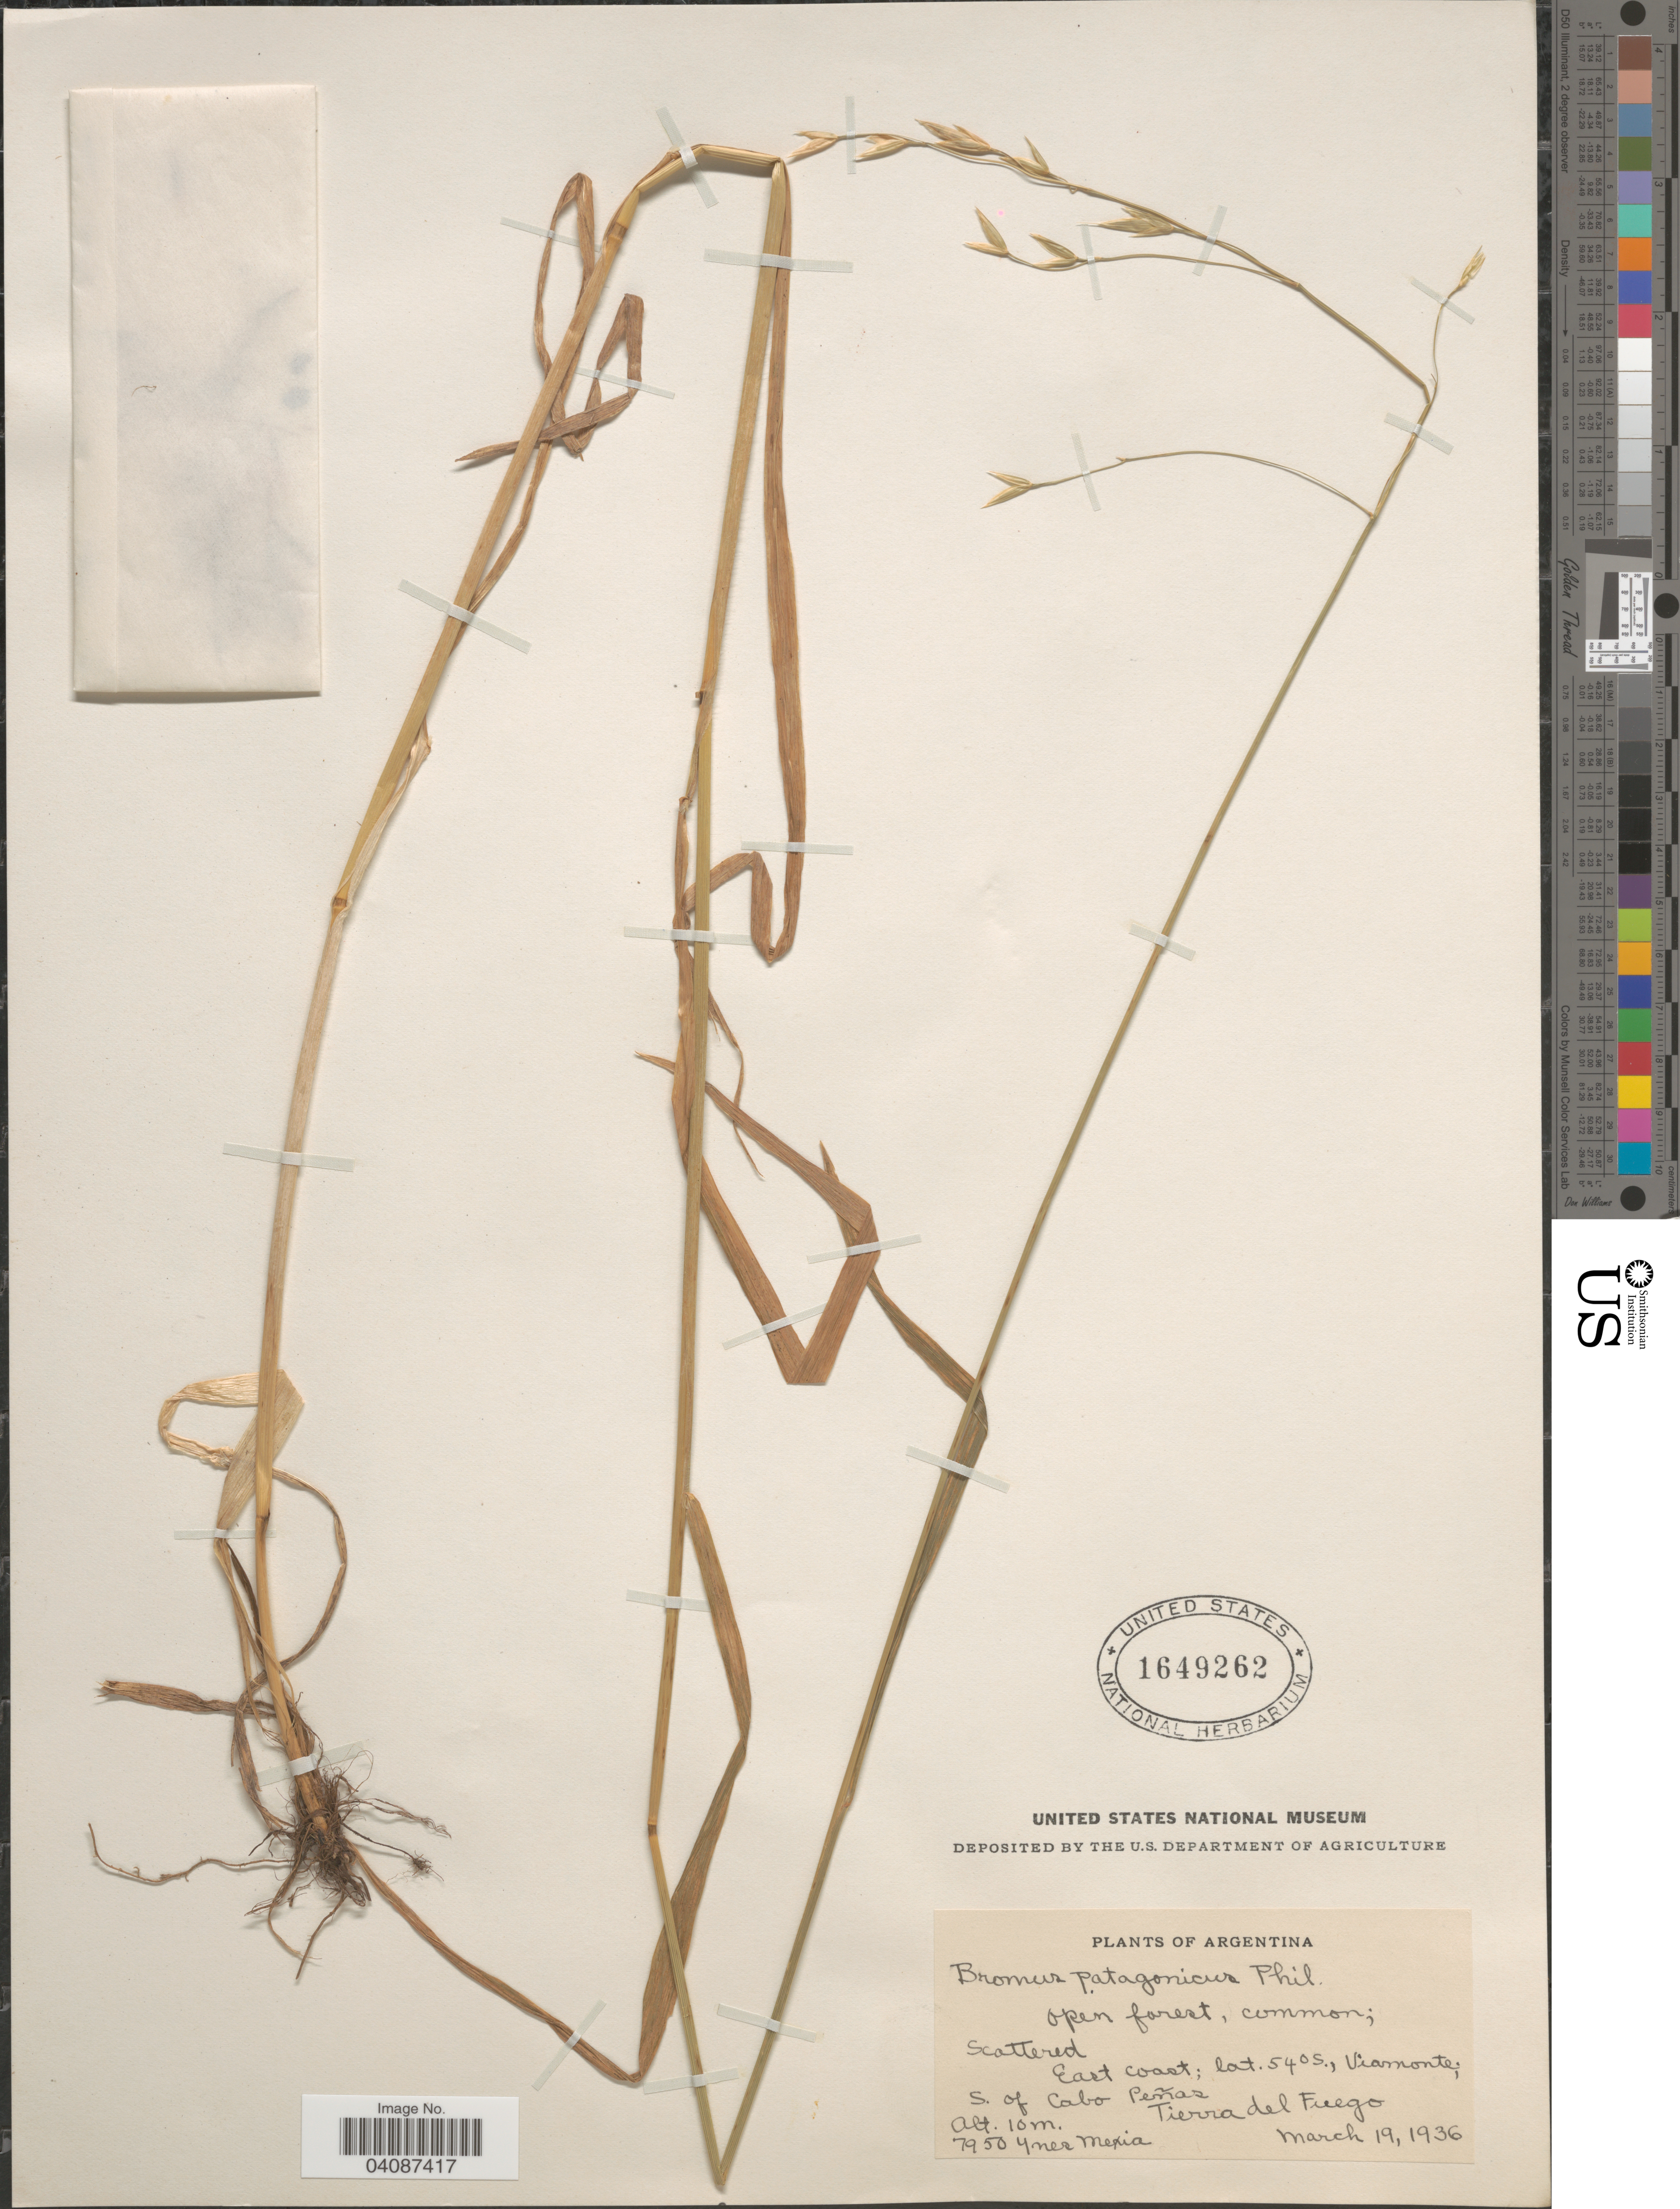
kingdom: Plantae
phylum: Tracheophyta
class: Liliopsida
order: Poales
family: Poaceae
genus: Bromus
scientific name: Bromus sp.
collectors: Y. Mexia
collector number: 7950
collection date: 1936-03-19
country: Argentina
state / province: Tierra del Fuego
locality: East coast; Viamonte; S. of Cabo Peñas.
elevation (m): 10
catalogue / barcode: US 1649262